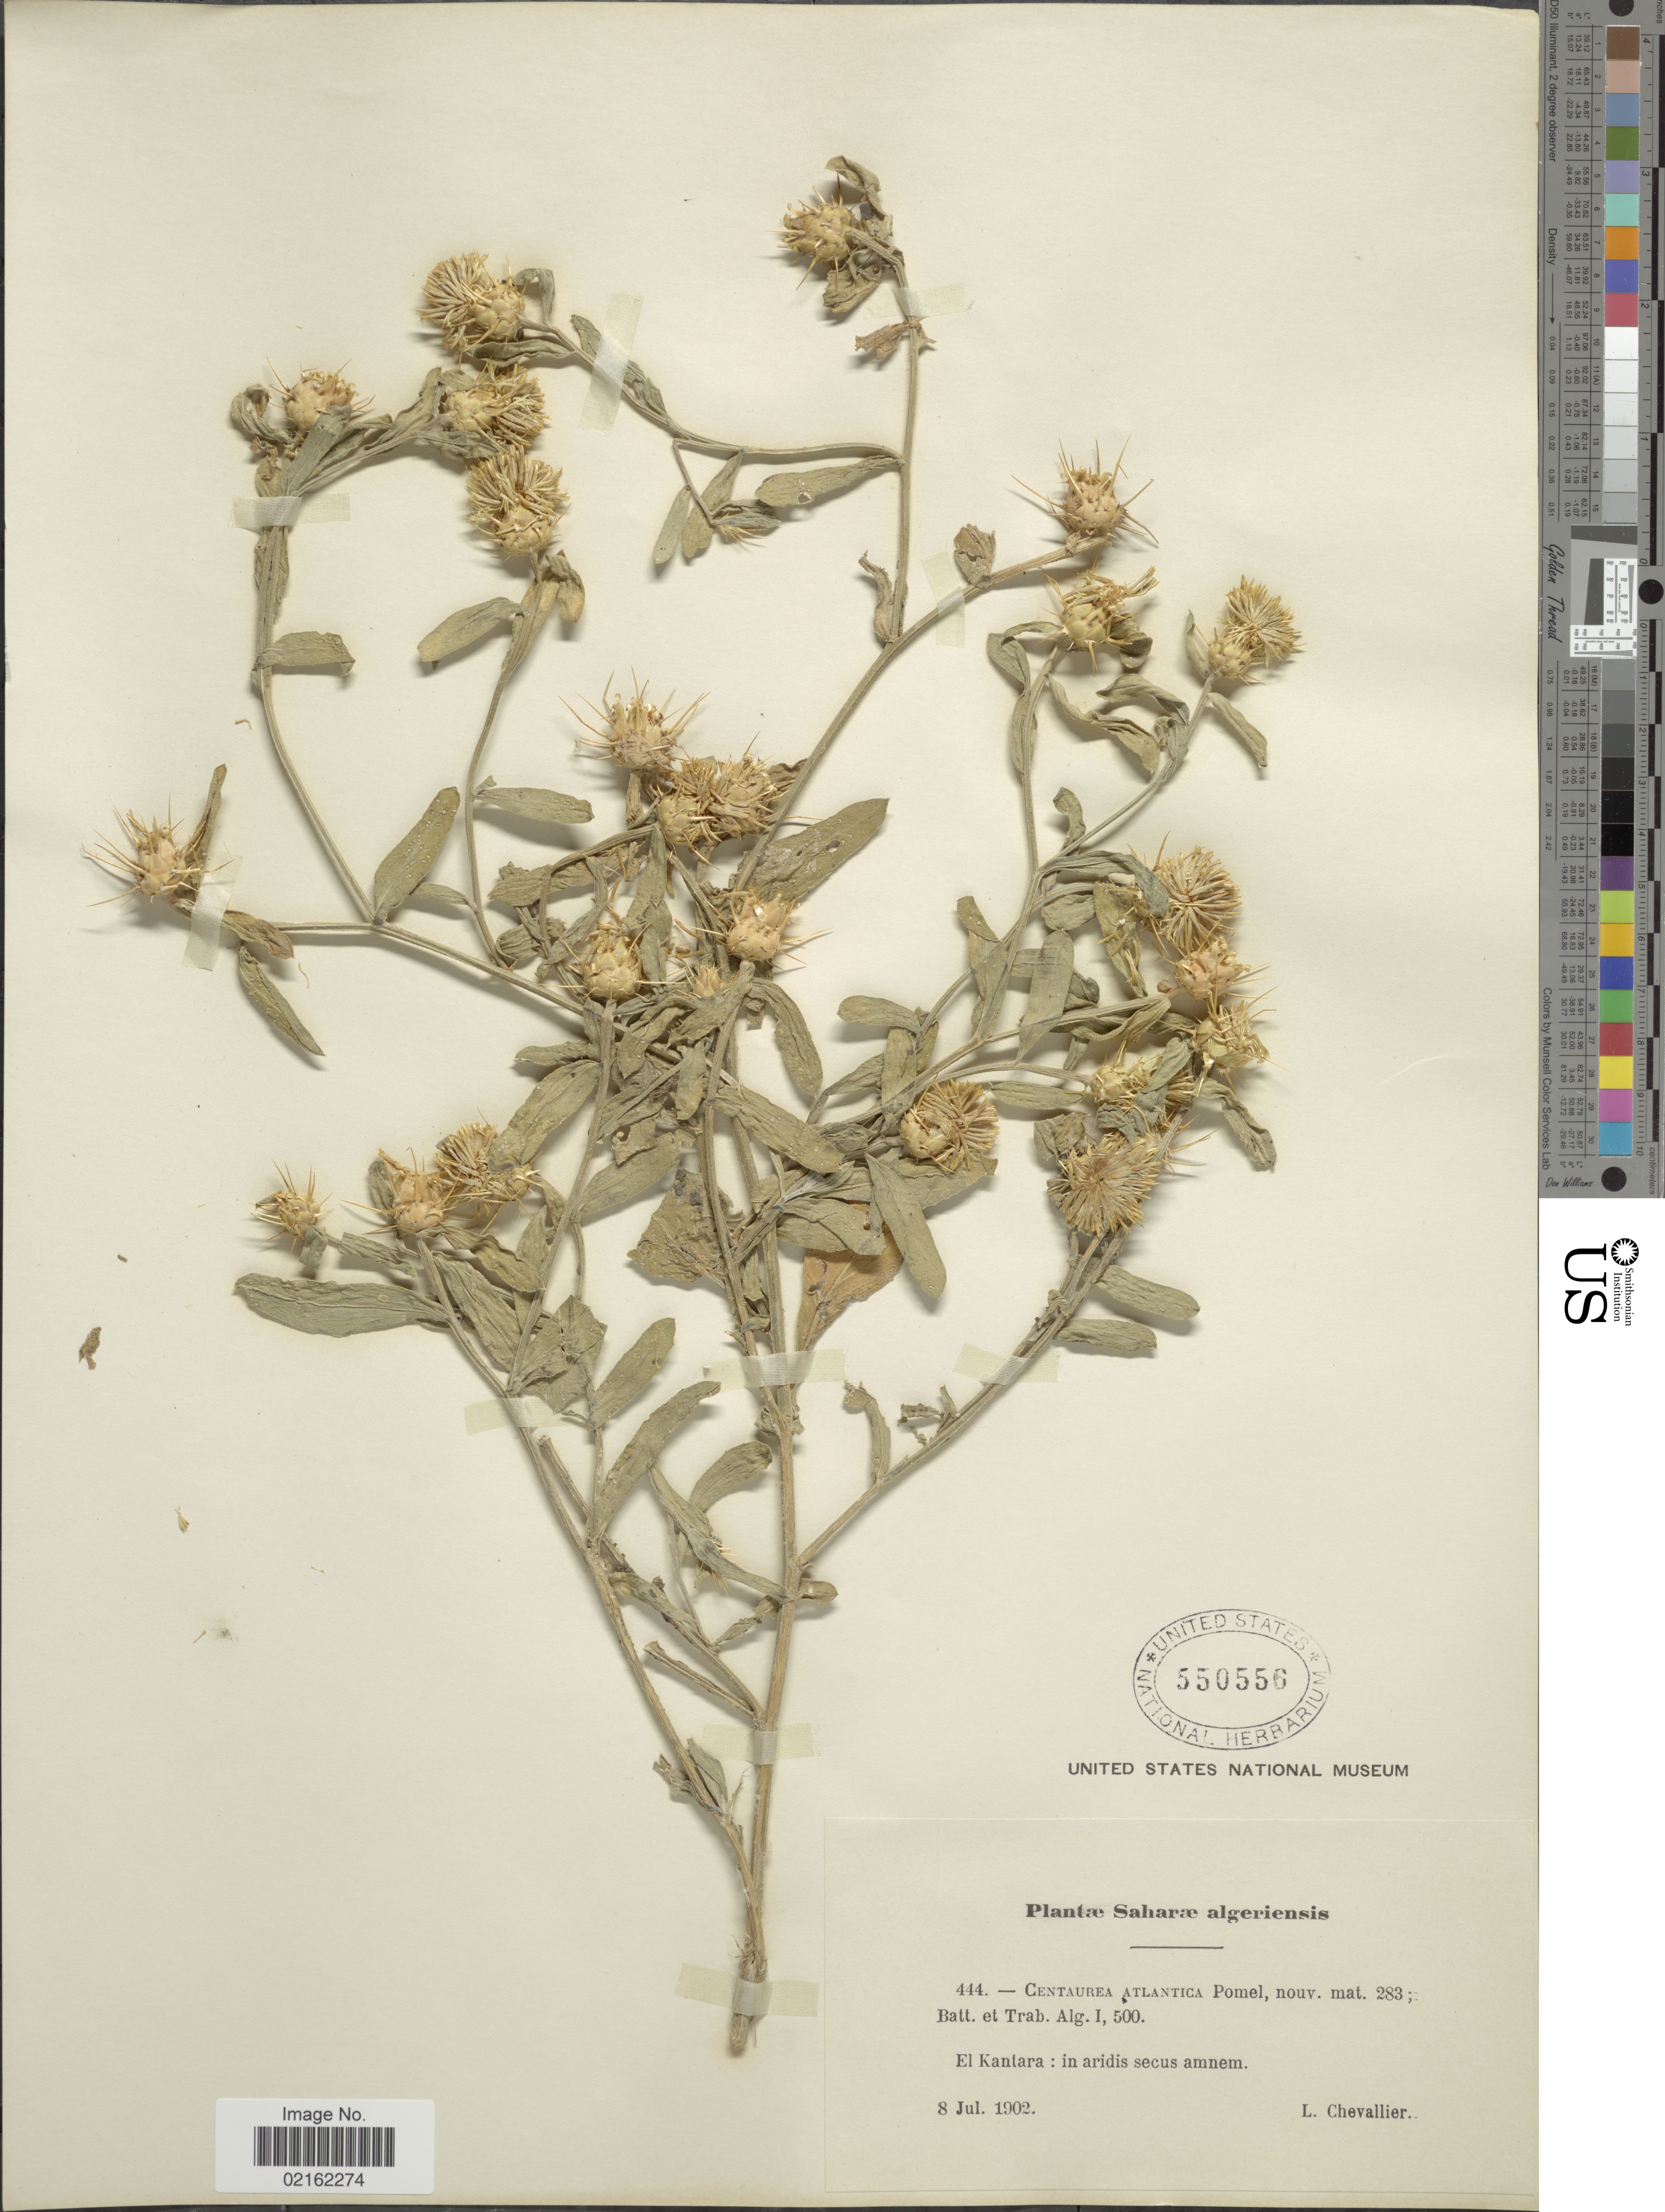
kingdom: Plantae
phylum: Tracheophyta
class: Magnoliopsida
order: Asterales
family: Asteraceae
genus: Centaurea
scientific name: Centaurea atlantica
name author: Pomel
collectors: L. Chevallier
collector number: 444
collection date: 1902-07-08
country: Egypt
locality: Saharae algeriensis, El Kantara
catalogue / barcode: US 550556